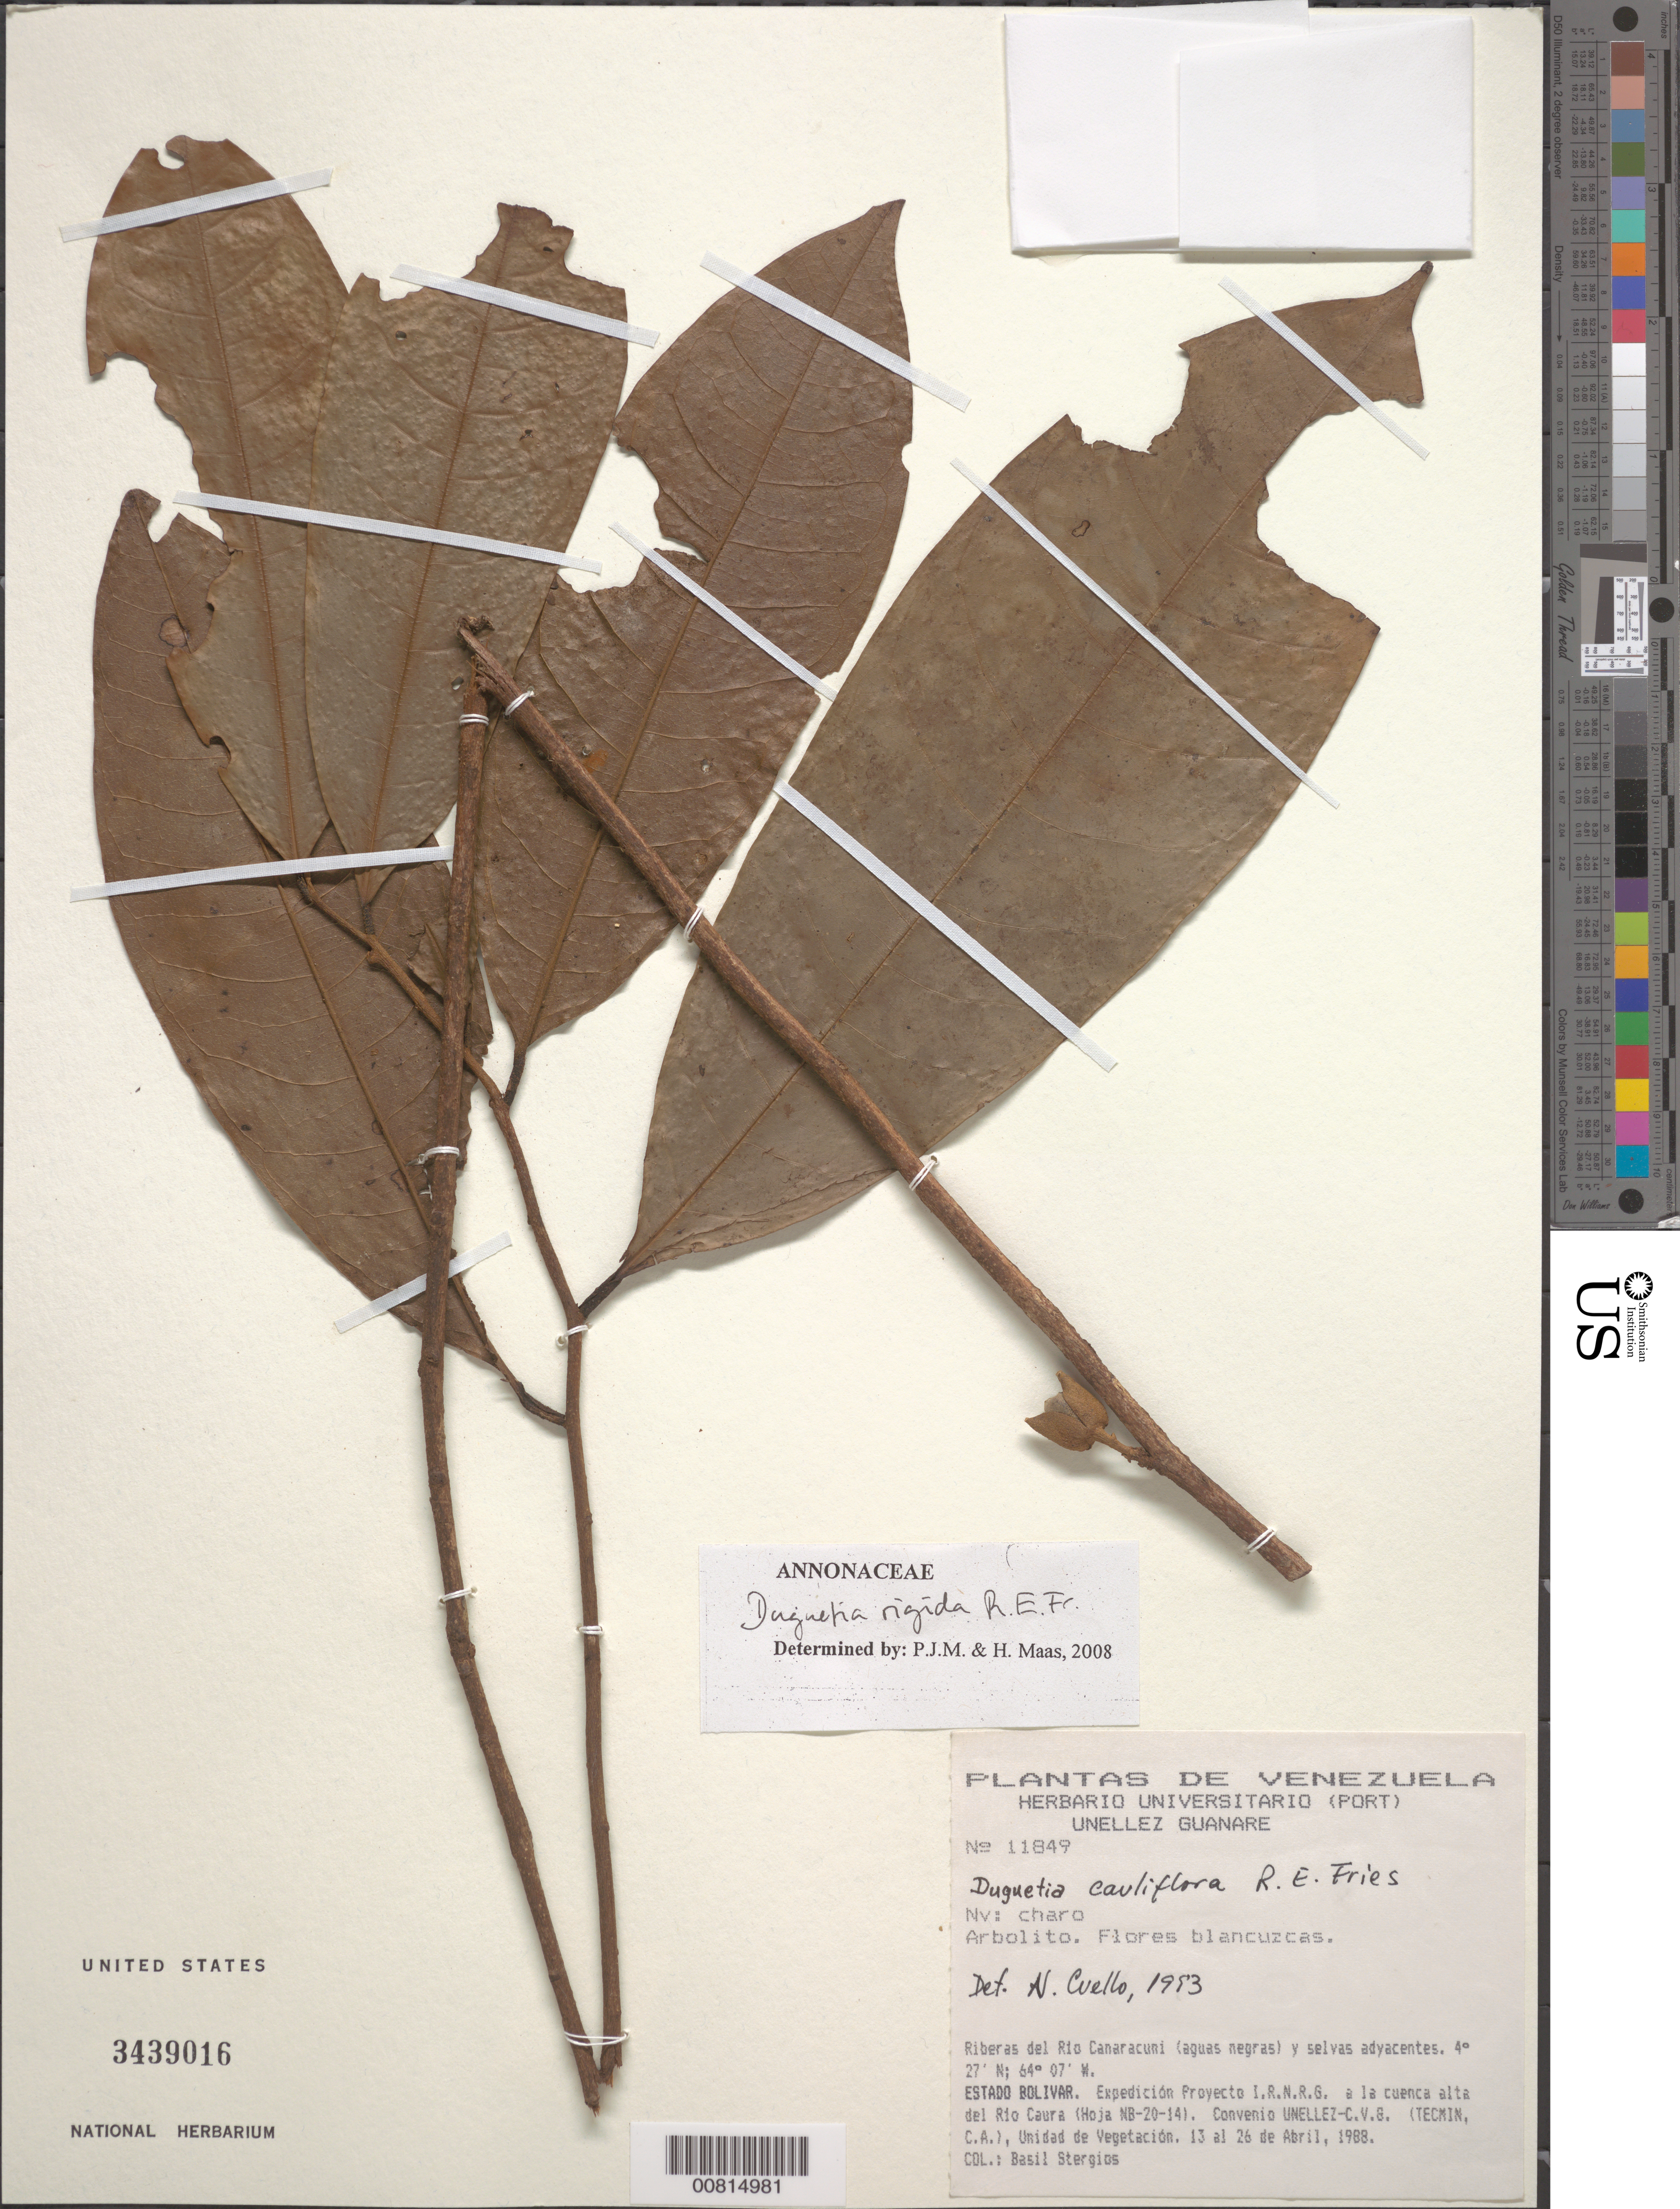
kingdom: Plantae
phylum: Tracheophyta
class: Magnoliopsida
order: Magnoliales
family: Annonaceae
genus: Duguetia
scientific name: Duguetia rigida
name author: R.E. Fr.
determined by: Maas, Paul J.; Maas, H.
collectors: B. G. Stergios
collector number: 11849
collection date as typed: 13-Apr-88 to 26-Apr-88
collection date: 1988-04-13/1988-04-26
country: Venezuela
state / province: Bolívar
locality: Río Canaracuni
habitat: Riberas del río (aguas negras) y selvas adyacentes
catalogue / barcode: US 3439016